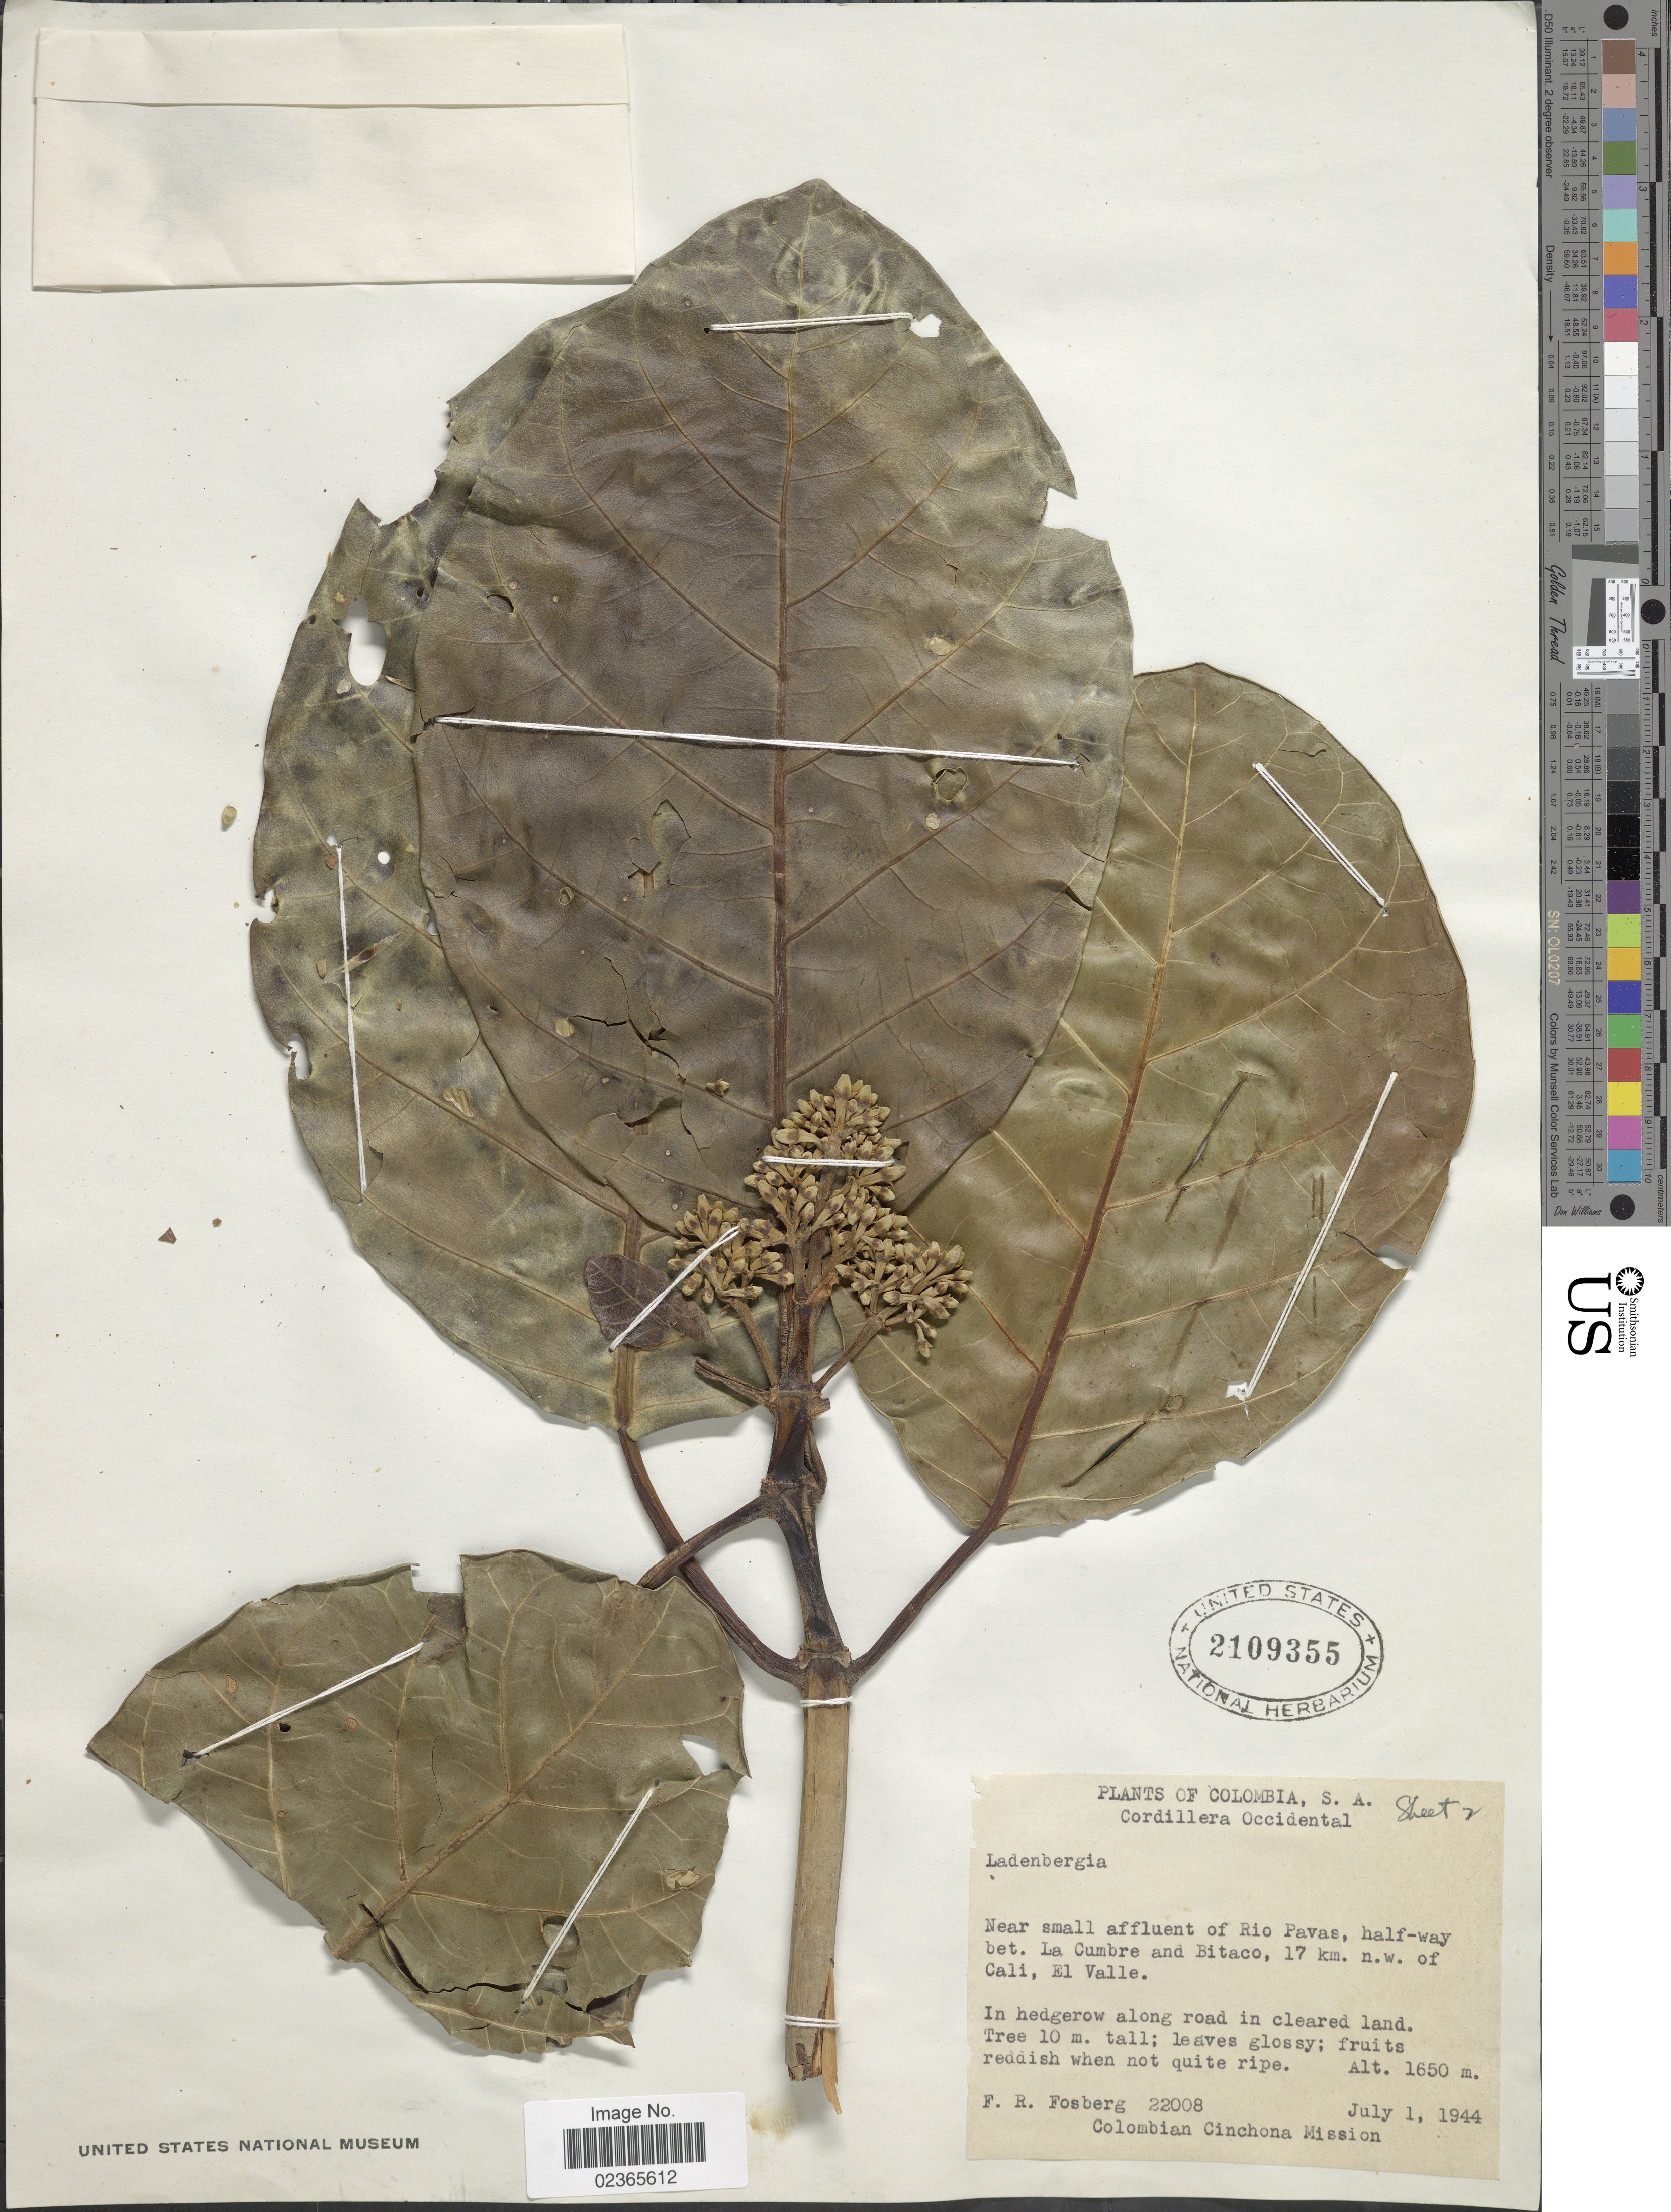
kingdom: Plantae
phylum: Tracheophyta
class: Magnoliopsida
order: Gentianales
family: Rubiaceae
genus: Ladenbergia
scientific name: Ladenbergia sp.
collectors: F. R. Fosberg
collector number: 22008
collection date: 1944-07-01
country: Colombia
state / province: Valle del Cauca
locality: Cordillera Oriental, near small affluent of Rio Pavas, half way bet. La Cumbre and Bitaco, 17 km n.w. of Cali, El Valle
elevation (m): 1650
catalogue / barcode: US 2109355